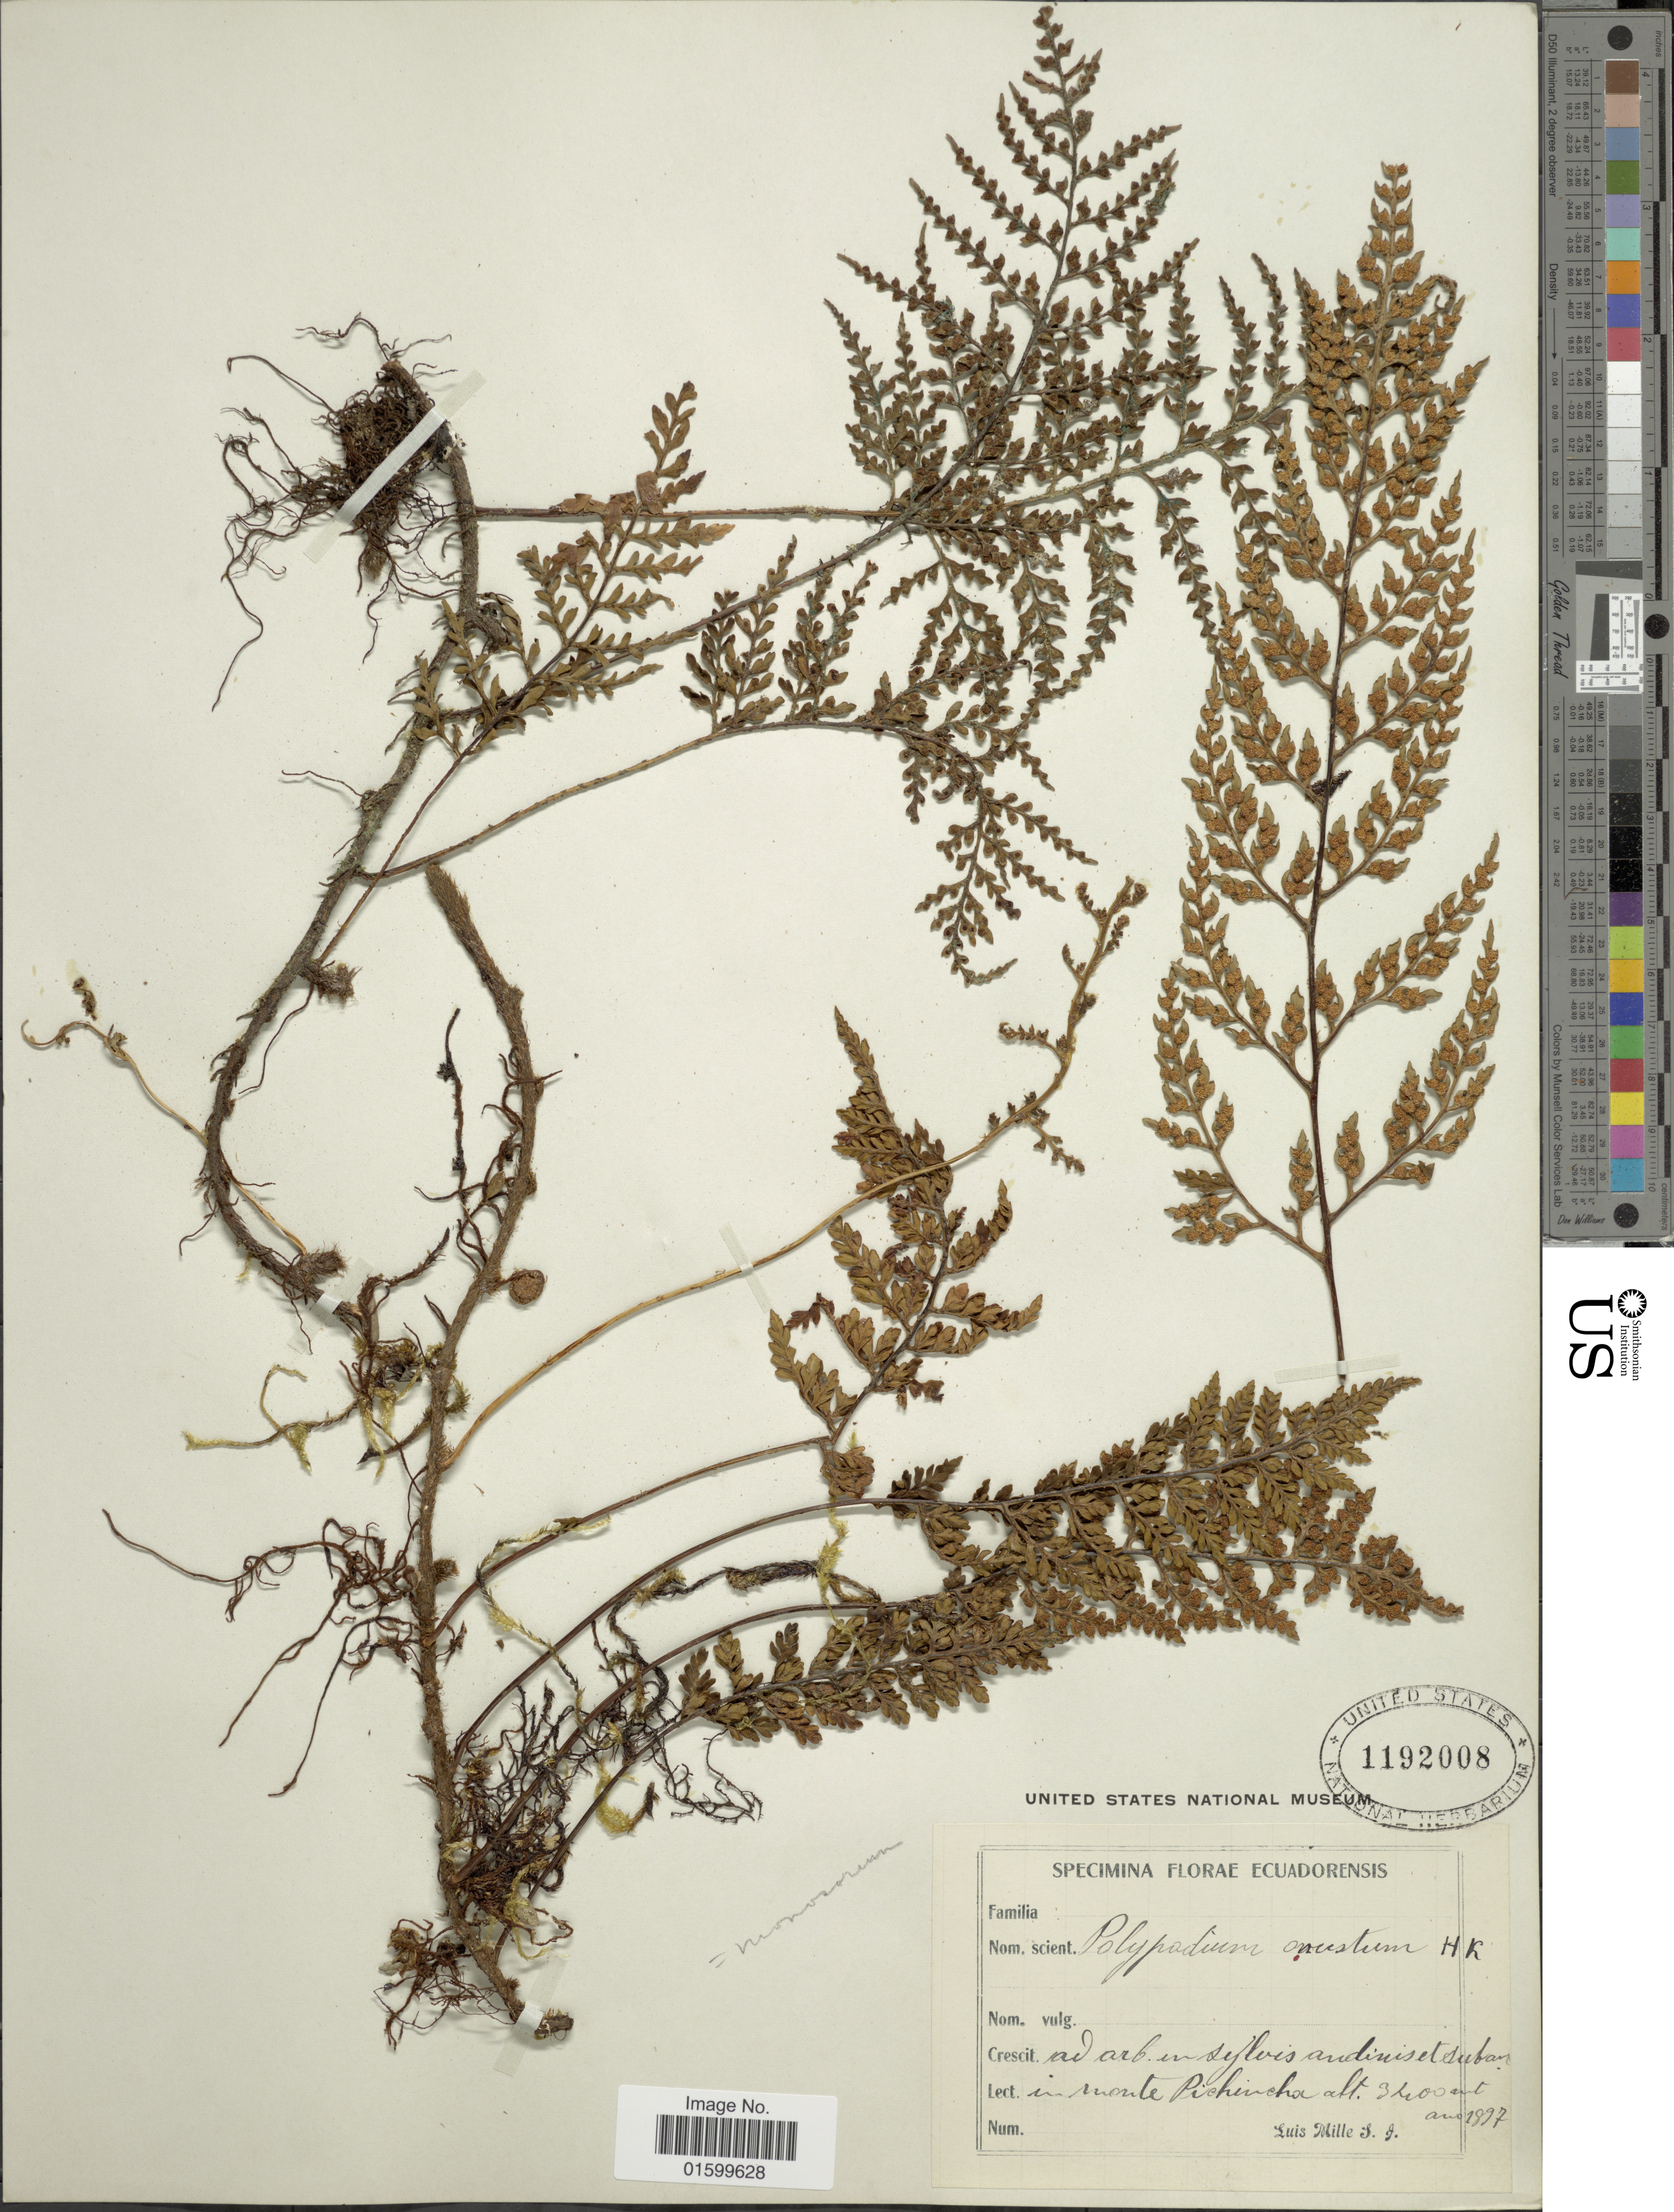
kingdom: Plantae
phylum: Tracheophyta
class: Polypodiopsida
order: Polypodiales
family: Polypodiaceae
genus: Pleopeltis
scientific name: Pleopeltis monosora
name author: (Desv.) A.R. Sm.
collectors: L. Mille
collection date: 1897-08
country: Ecuador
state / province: Pichincha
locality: Ecuadorensis, in route Pichincha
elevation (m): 3400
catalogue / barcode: US 1192008